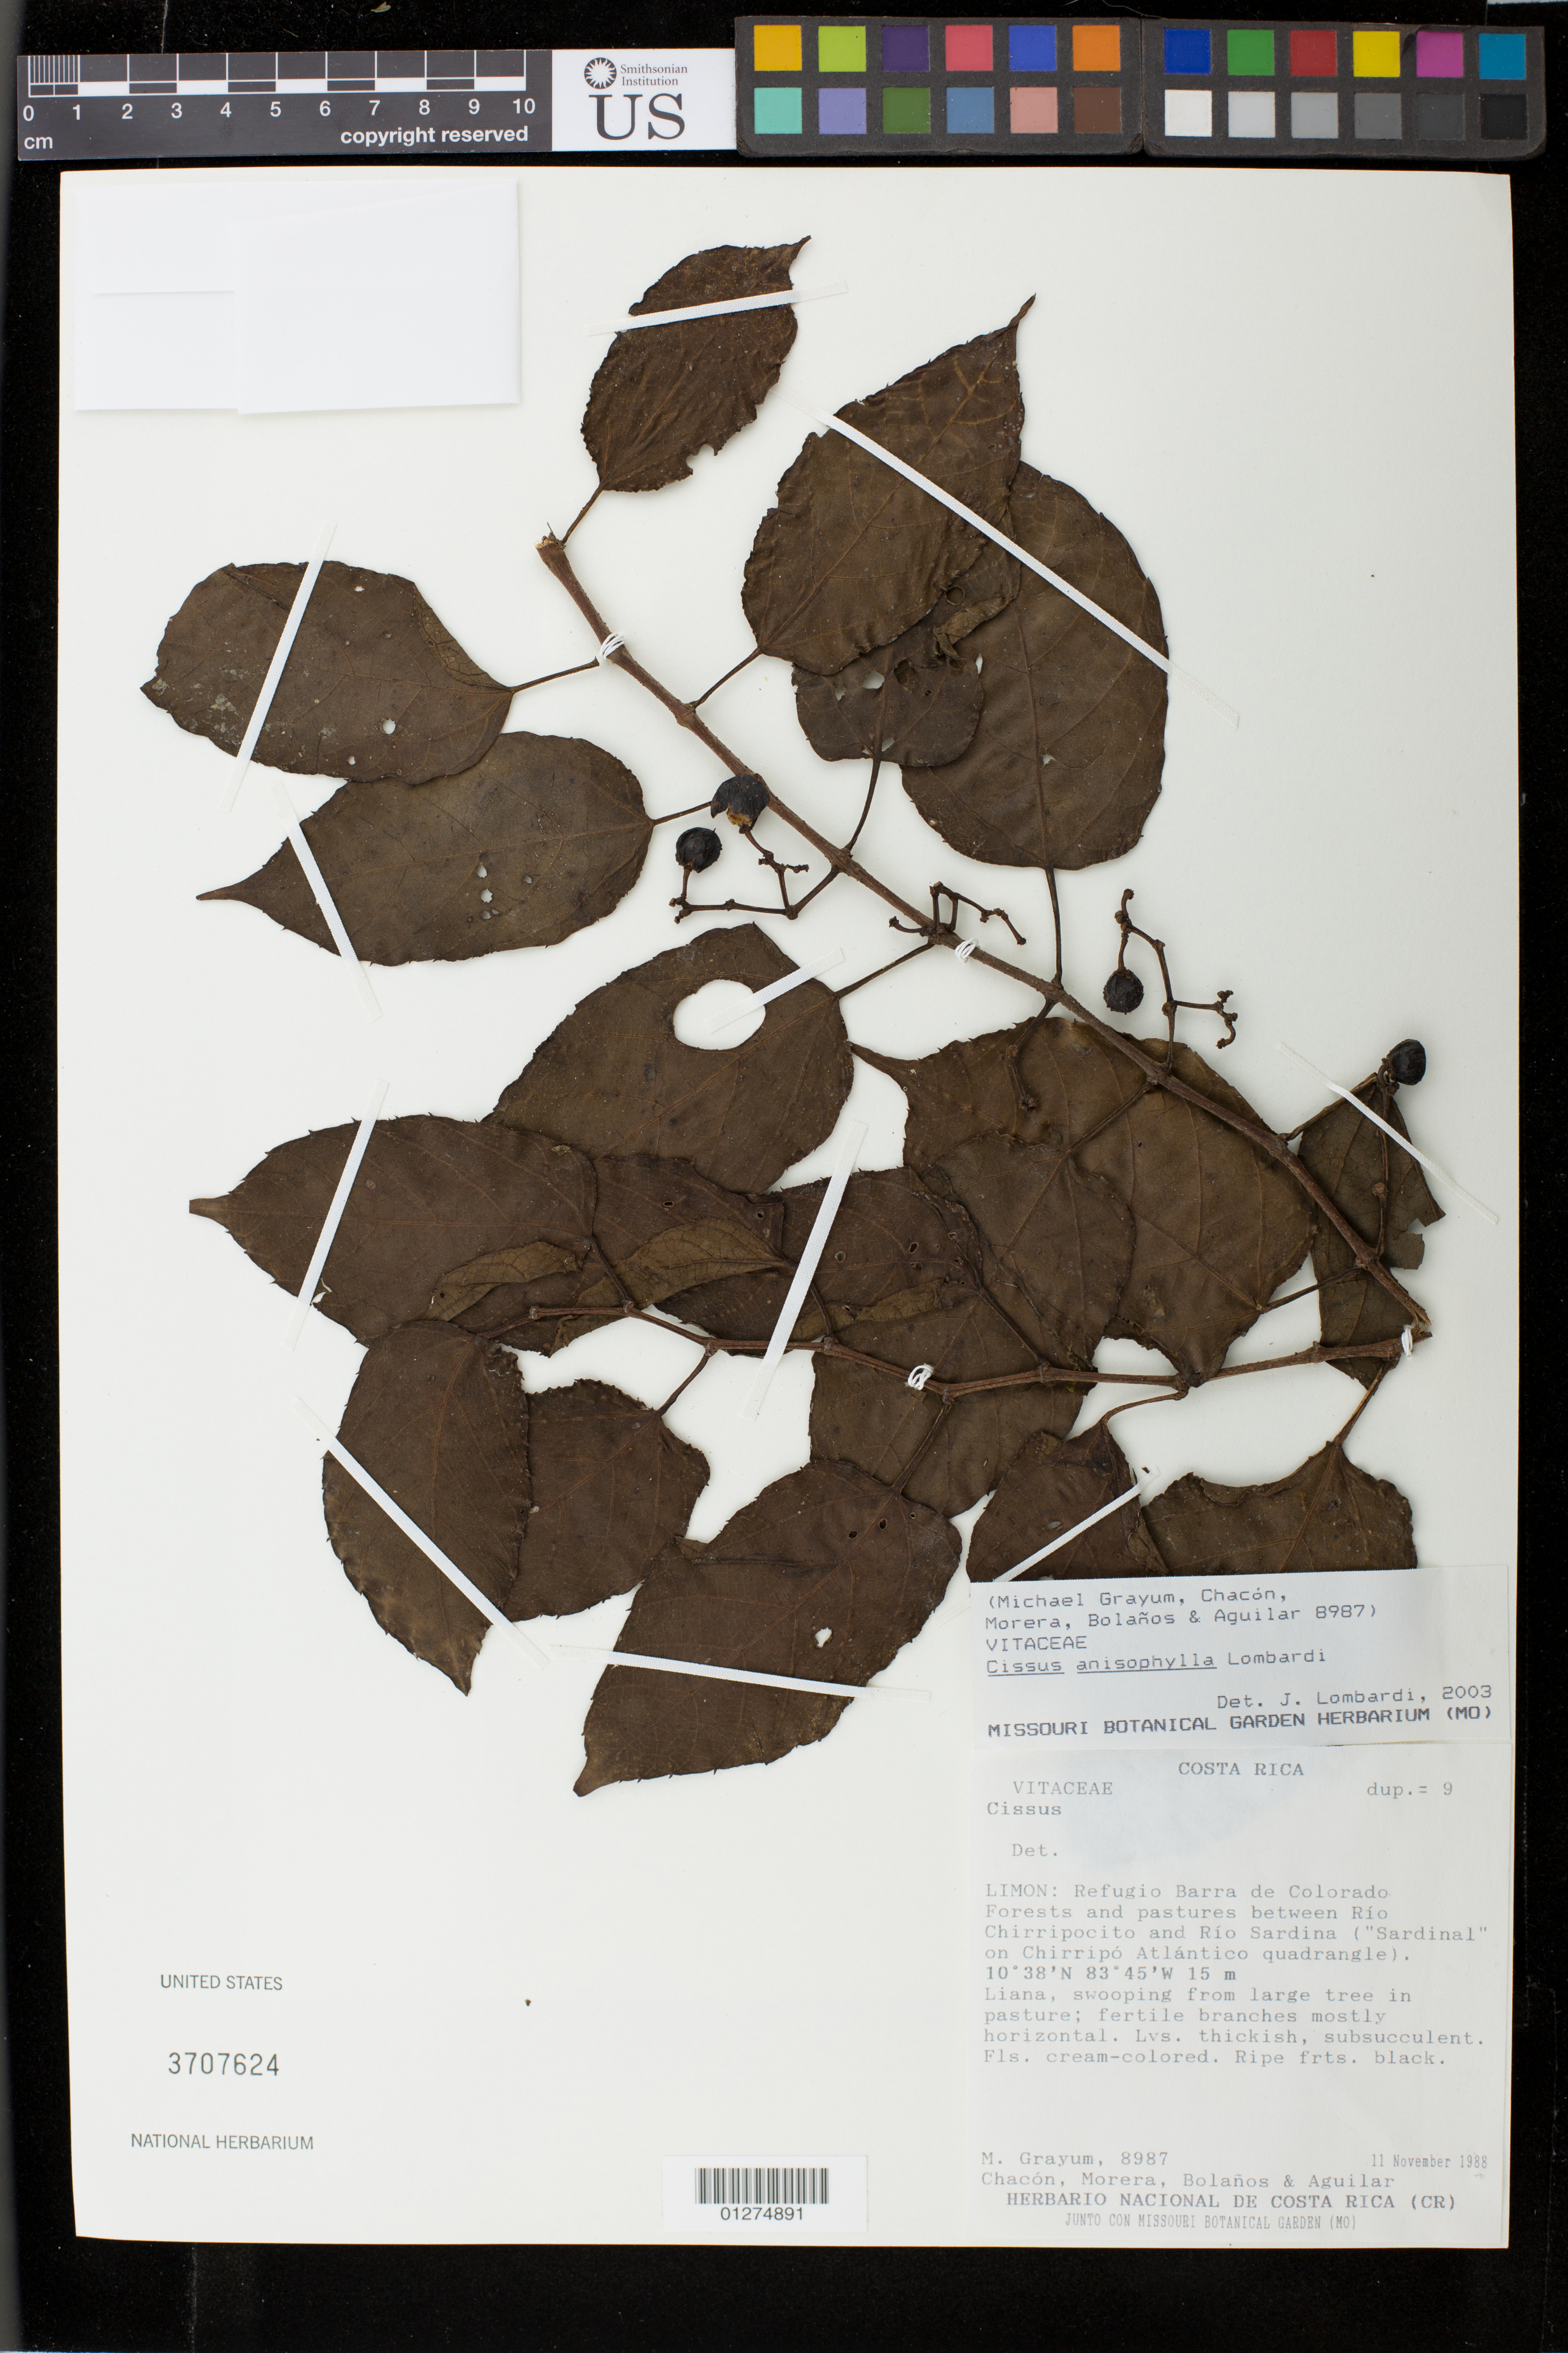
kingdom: Plantae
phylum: Tracheophyta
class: Magnoliopsida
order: Vitales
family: Vitaceae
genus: Cissus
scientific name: Cissus anisophylla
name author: Lombardi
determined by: Lombardi, Julio A.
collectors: M. H. Grayum et al.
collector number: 8987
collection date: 1988-11-11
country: Costa Rica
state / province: Limón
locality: Refugio Barra de Colorado, Forests and pastures between Rio Chirripocito and Rio Sardina ("Sardinal" on Chirripo Atlantico quadrangle)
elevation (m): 15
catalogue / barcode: US 3707624